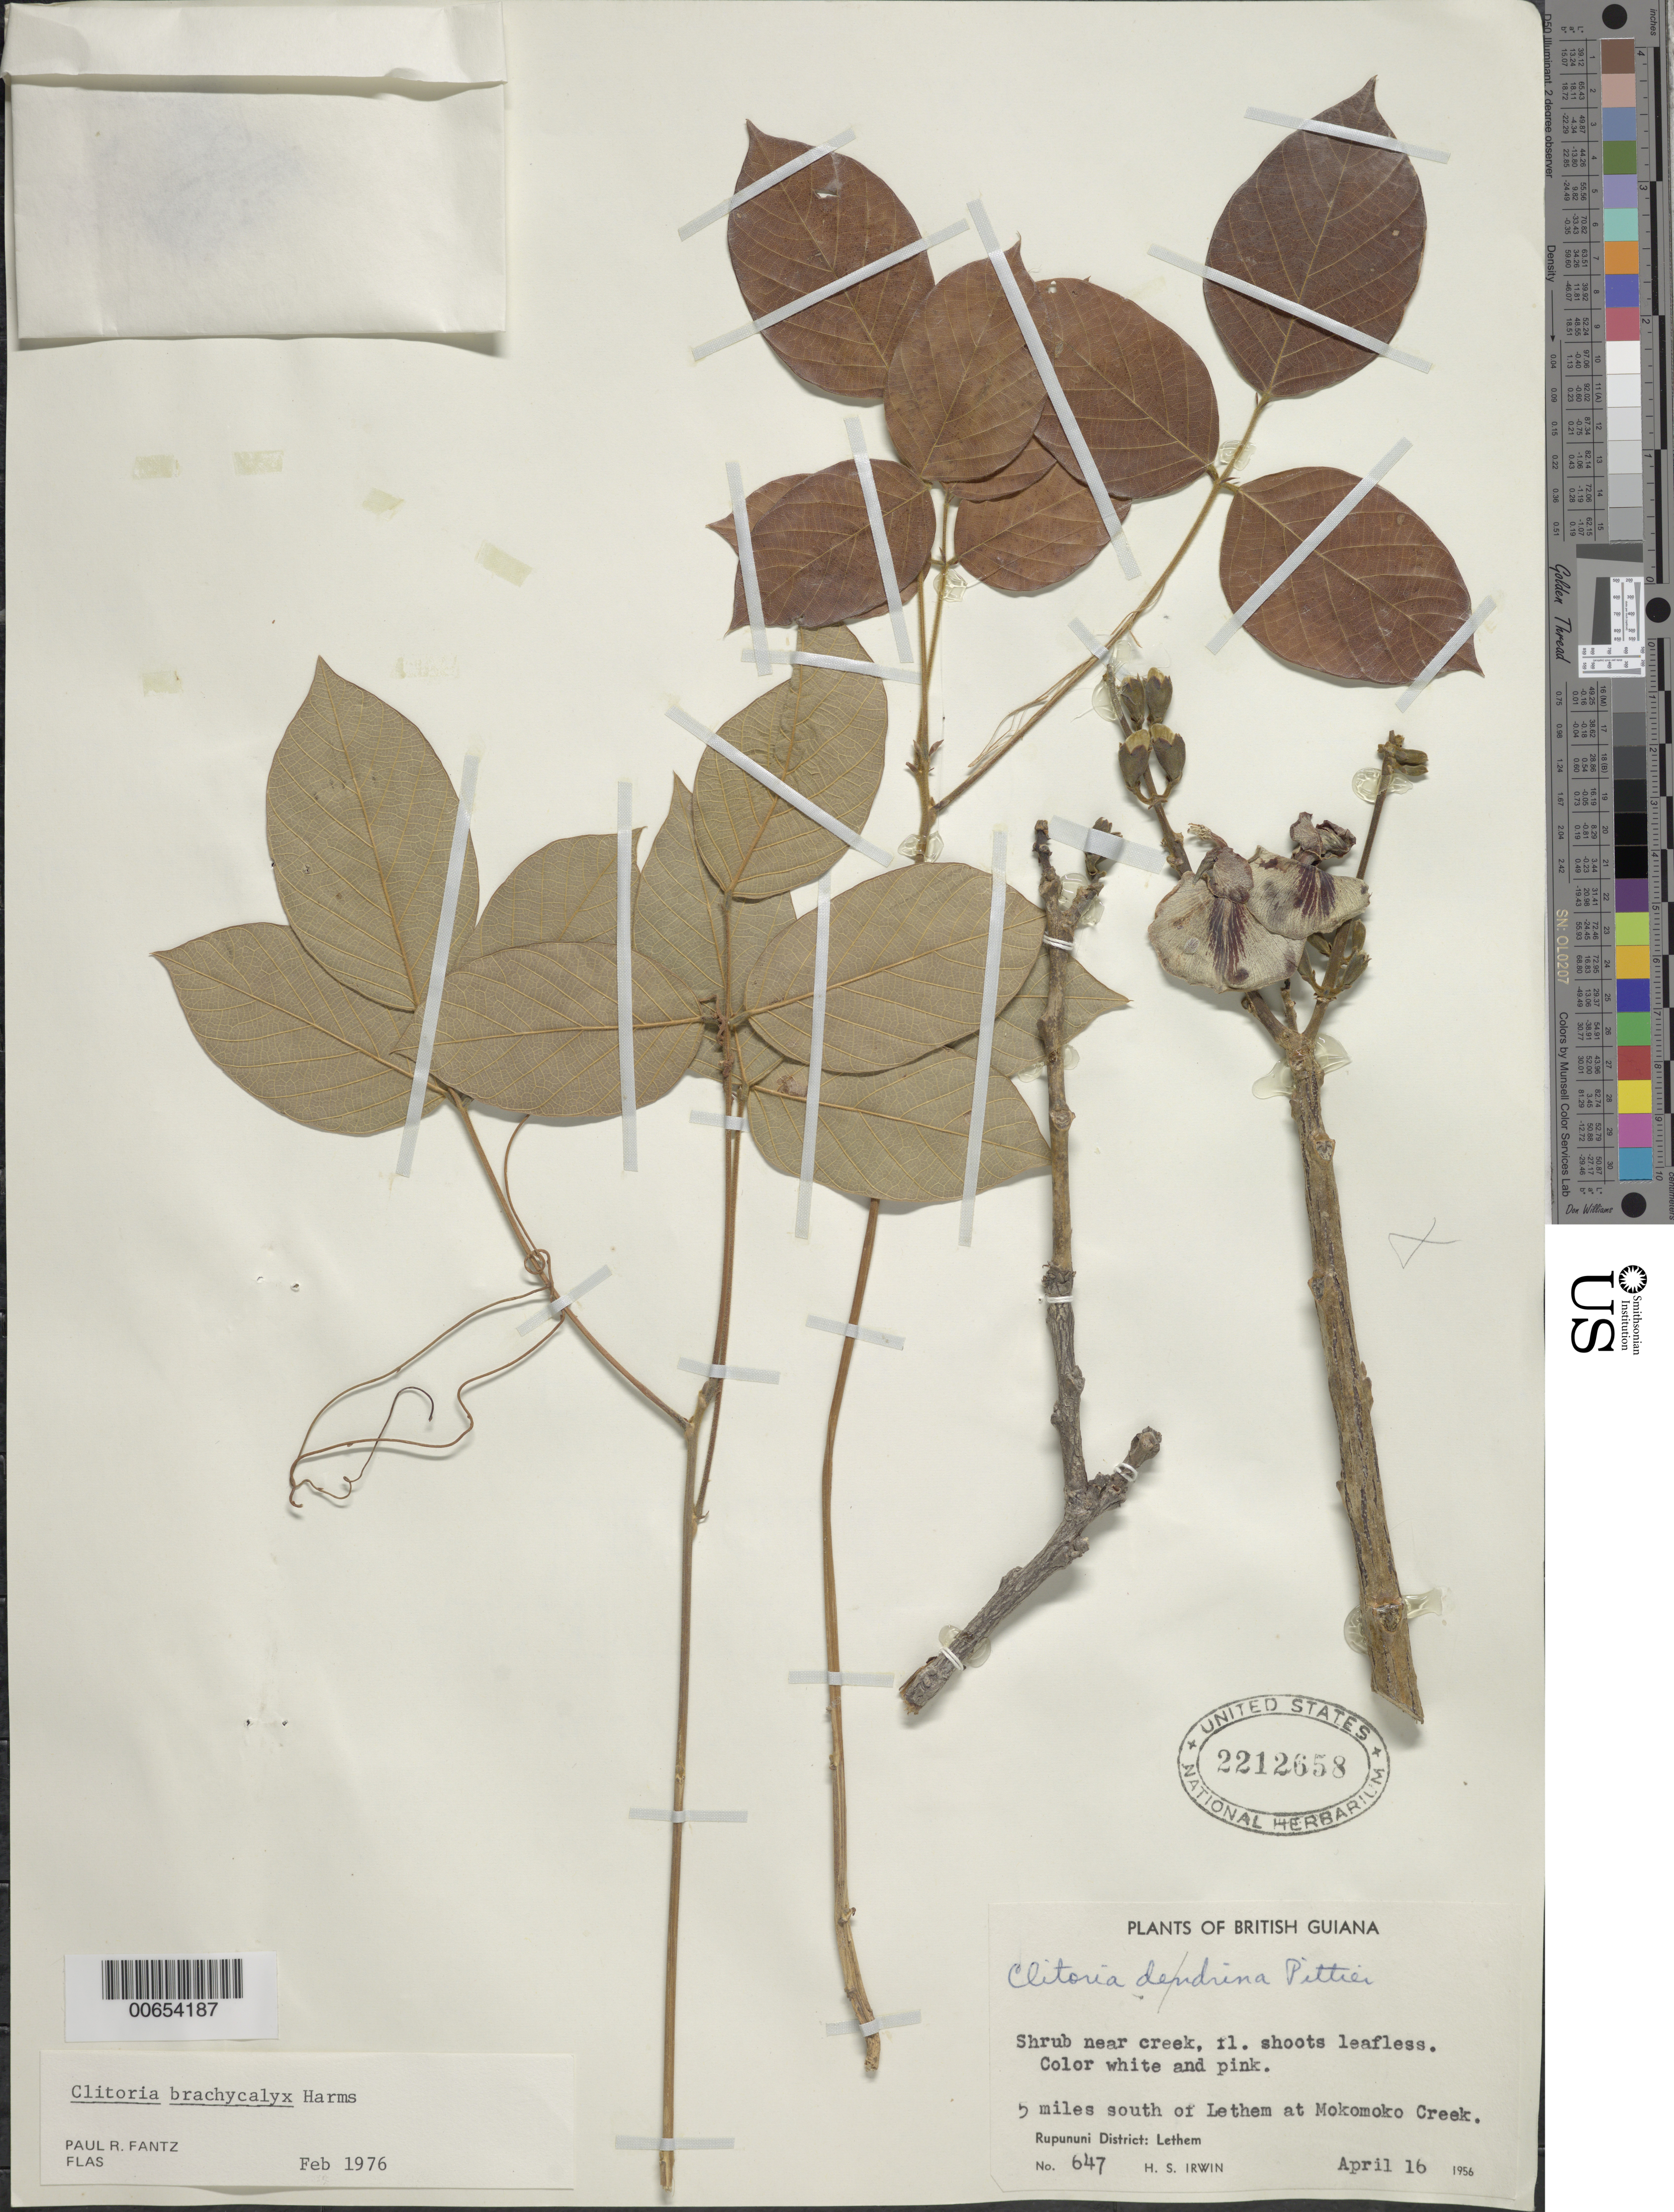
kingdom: Plantae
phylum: Tracheophyta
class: Magnoliopsida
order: Fabales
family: Fabaceae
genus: Clitoria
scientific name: Clitoria brachycalyx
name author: Harms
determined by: Fantz, P. R., (FLAS), University of Florida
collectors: H. Irwin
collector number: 647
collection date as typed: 16-Apr-56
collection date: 1956-04-16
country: Guyana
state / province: U. Takutu-U. Essequibo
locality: Rupununi Dist., 5 mi. S of Lethem at Mokomoko Creek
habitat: Near creek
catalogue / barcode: US 2212658